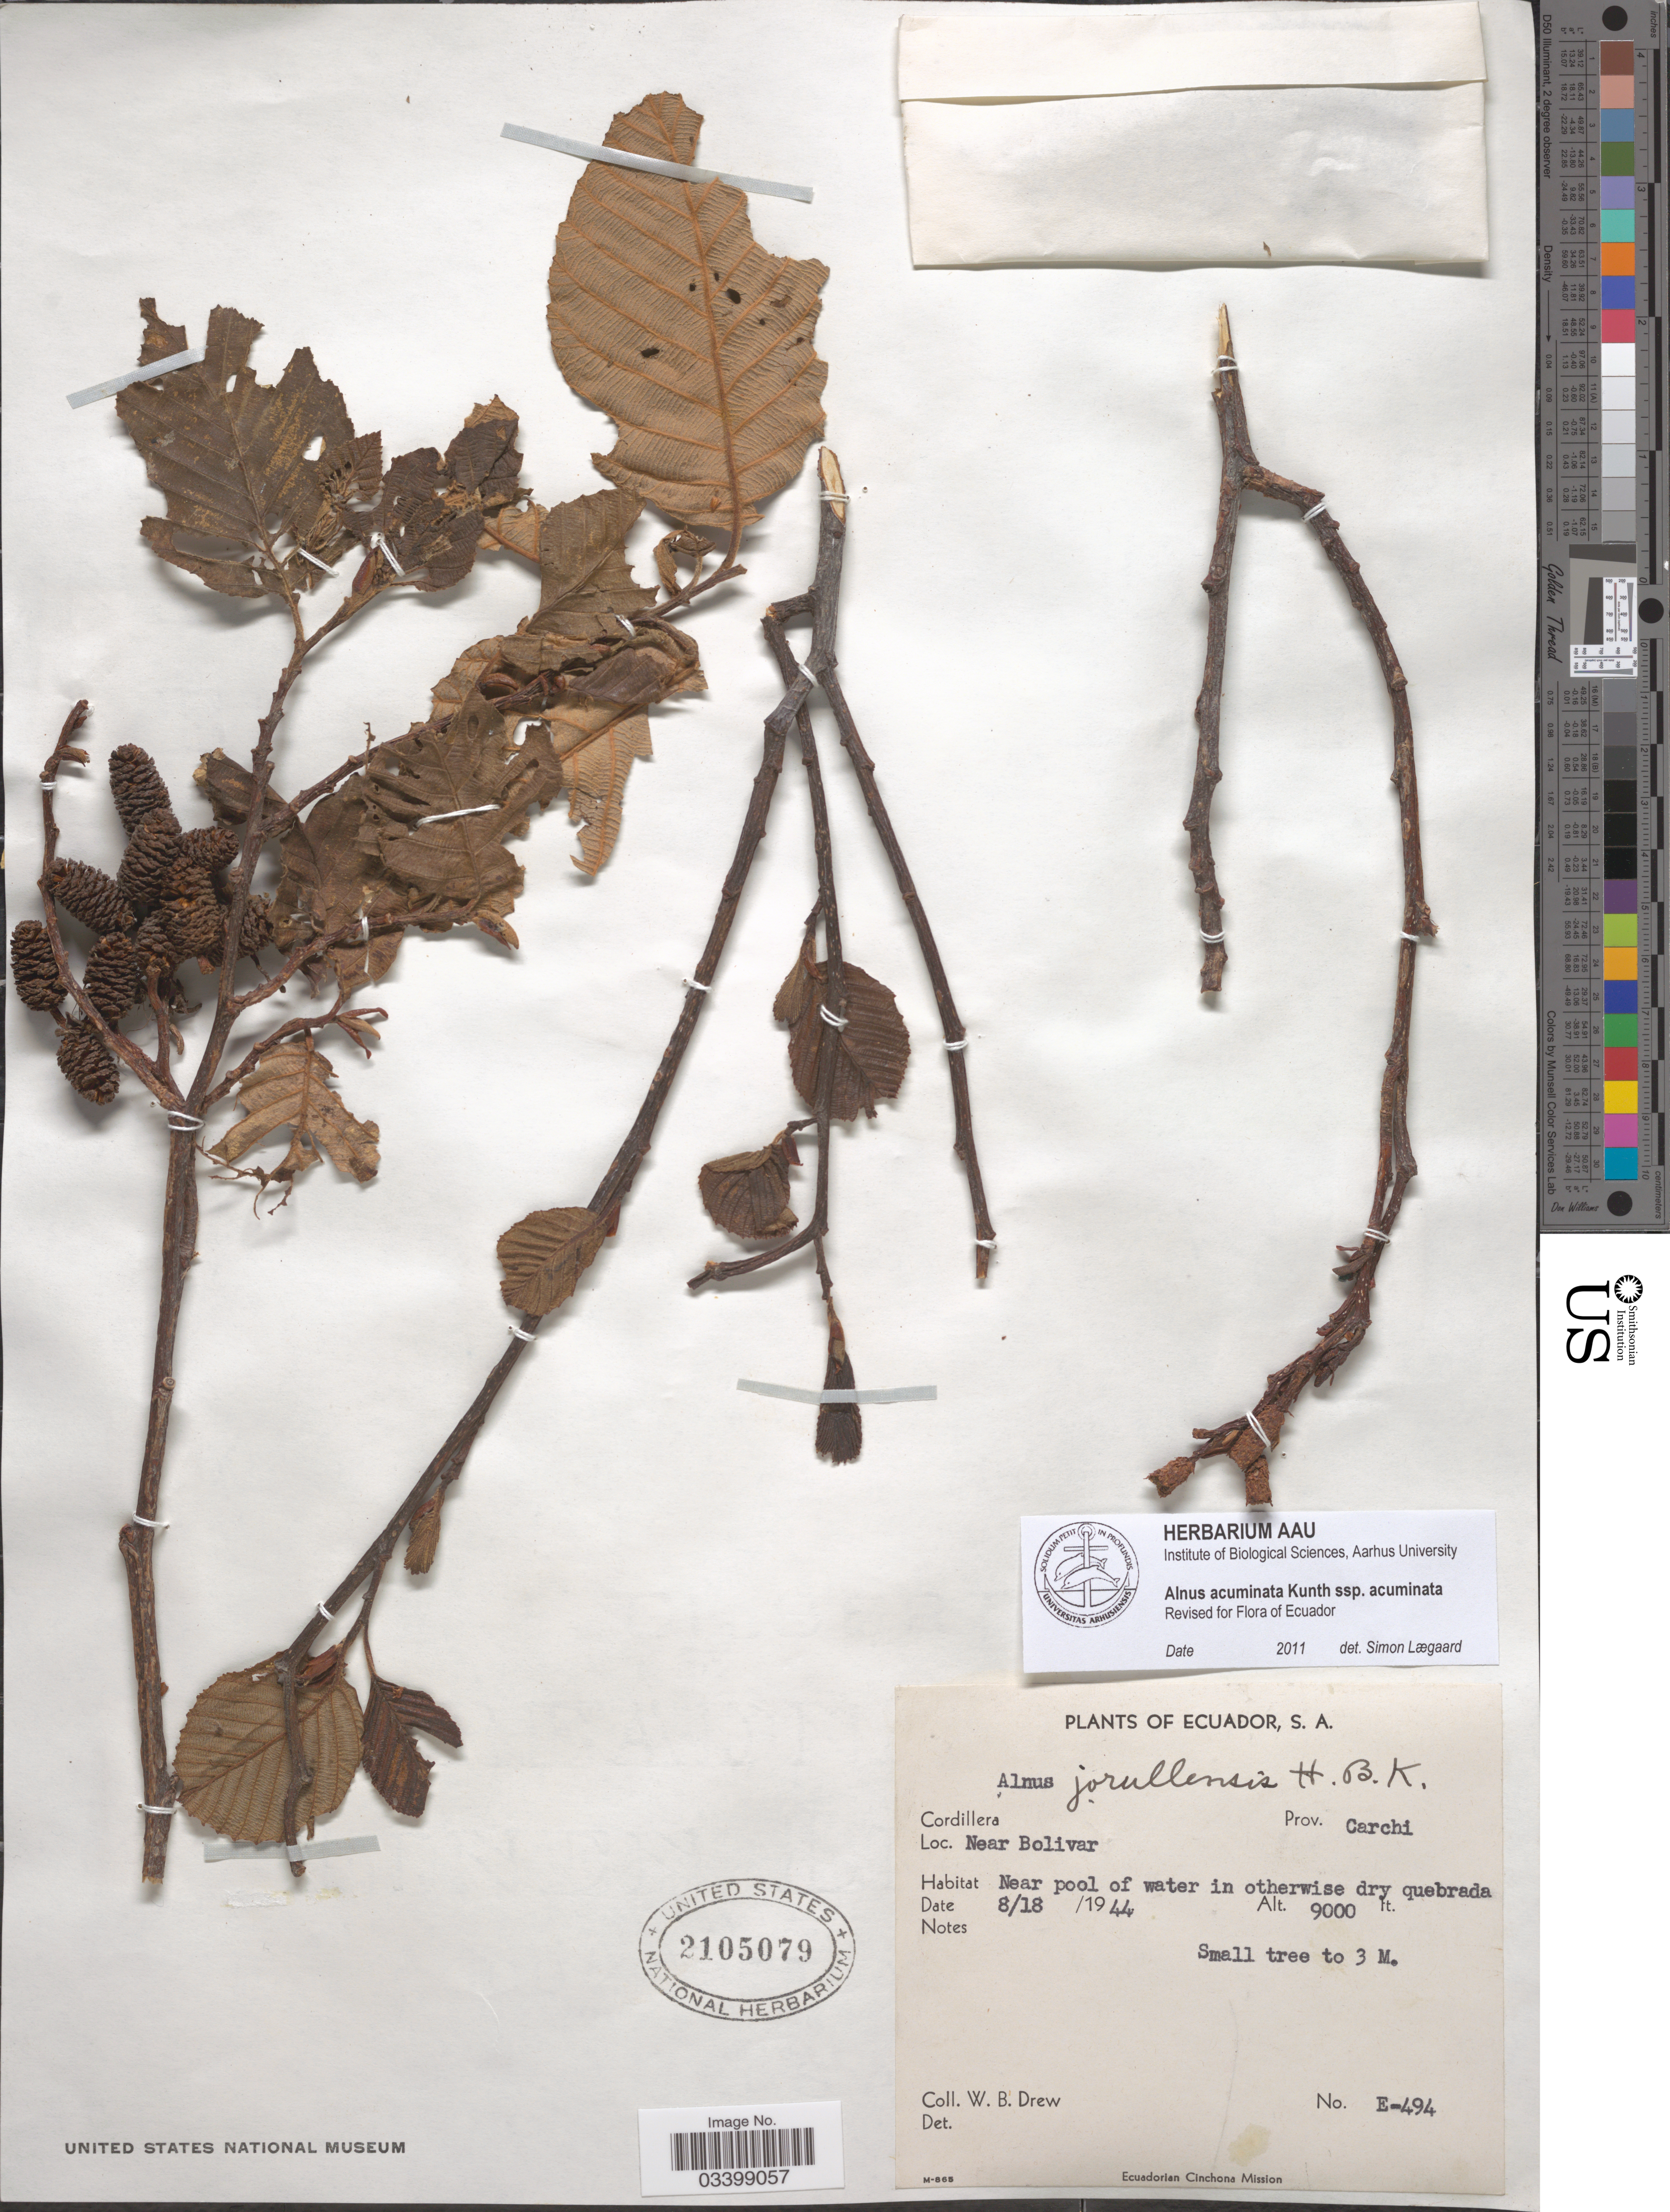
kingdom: Plantae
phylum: Tracheophyta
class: Magnoliopsida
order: Fagales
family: Betulaceae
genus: Alnus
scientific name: Alnus acuminata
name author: Kunth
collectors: W. B. Drew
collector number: E-494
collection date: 1944-08-18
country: Ecuador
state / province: Carchi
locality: Ecuador, S. A. Near Bolivar. Near pool of water.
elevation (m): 2743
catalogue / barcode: US 2105079